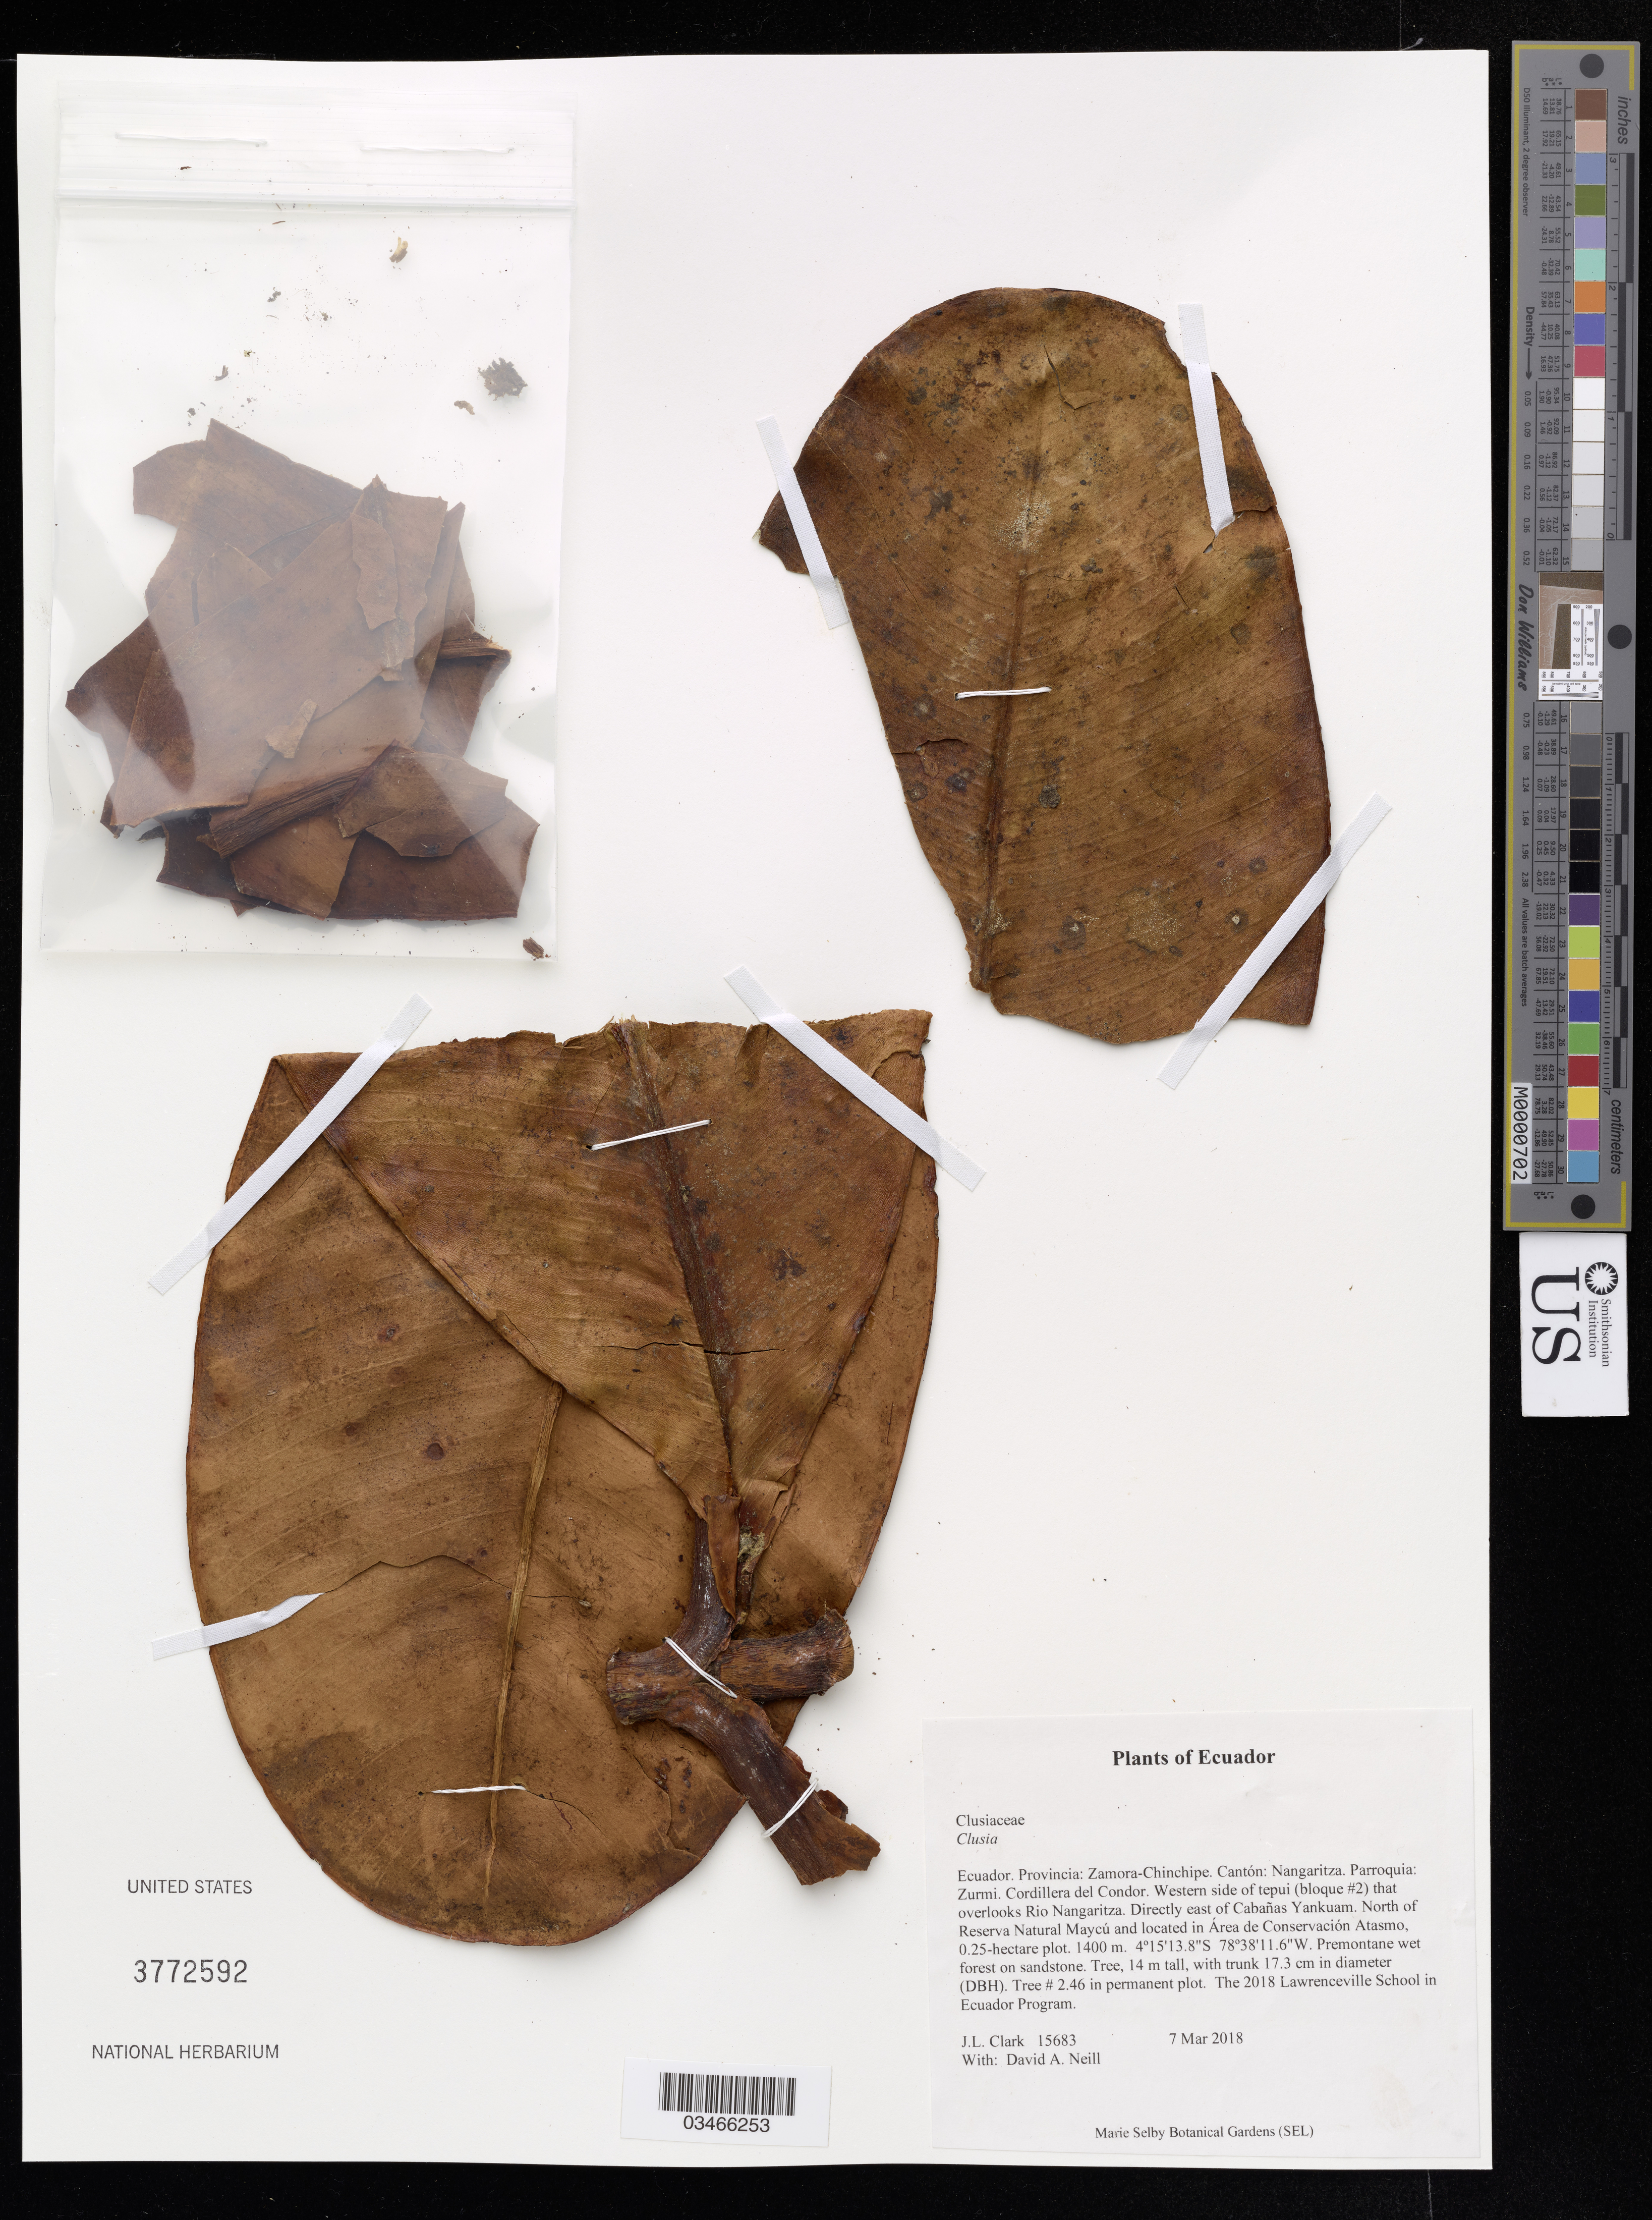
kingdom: Plantae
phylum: Tracheophyta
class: Magnoliopsida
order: Malpighiales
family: Clusiaceae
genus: Clusia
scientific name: Clusia sp.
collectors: J. Clark & D. A. Neill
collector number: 15683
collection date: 2018-03-07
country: Ecuador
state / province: Zamora-Chinchipe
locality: Cantón: Nangaritza. Parroquia: Zurmi. Cordillera del Condor. Western side of tepui (bloque #2) that overlooks Rio Nangaritza. Directly east of Cabañas Yankuam. North of Reserva Natural Maycú and located in Área de Conservación Atasmo, 0.25-hectare plot.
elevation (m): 1400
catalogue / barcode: US 3772592